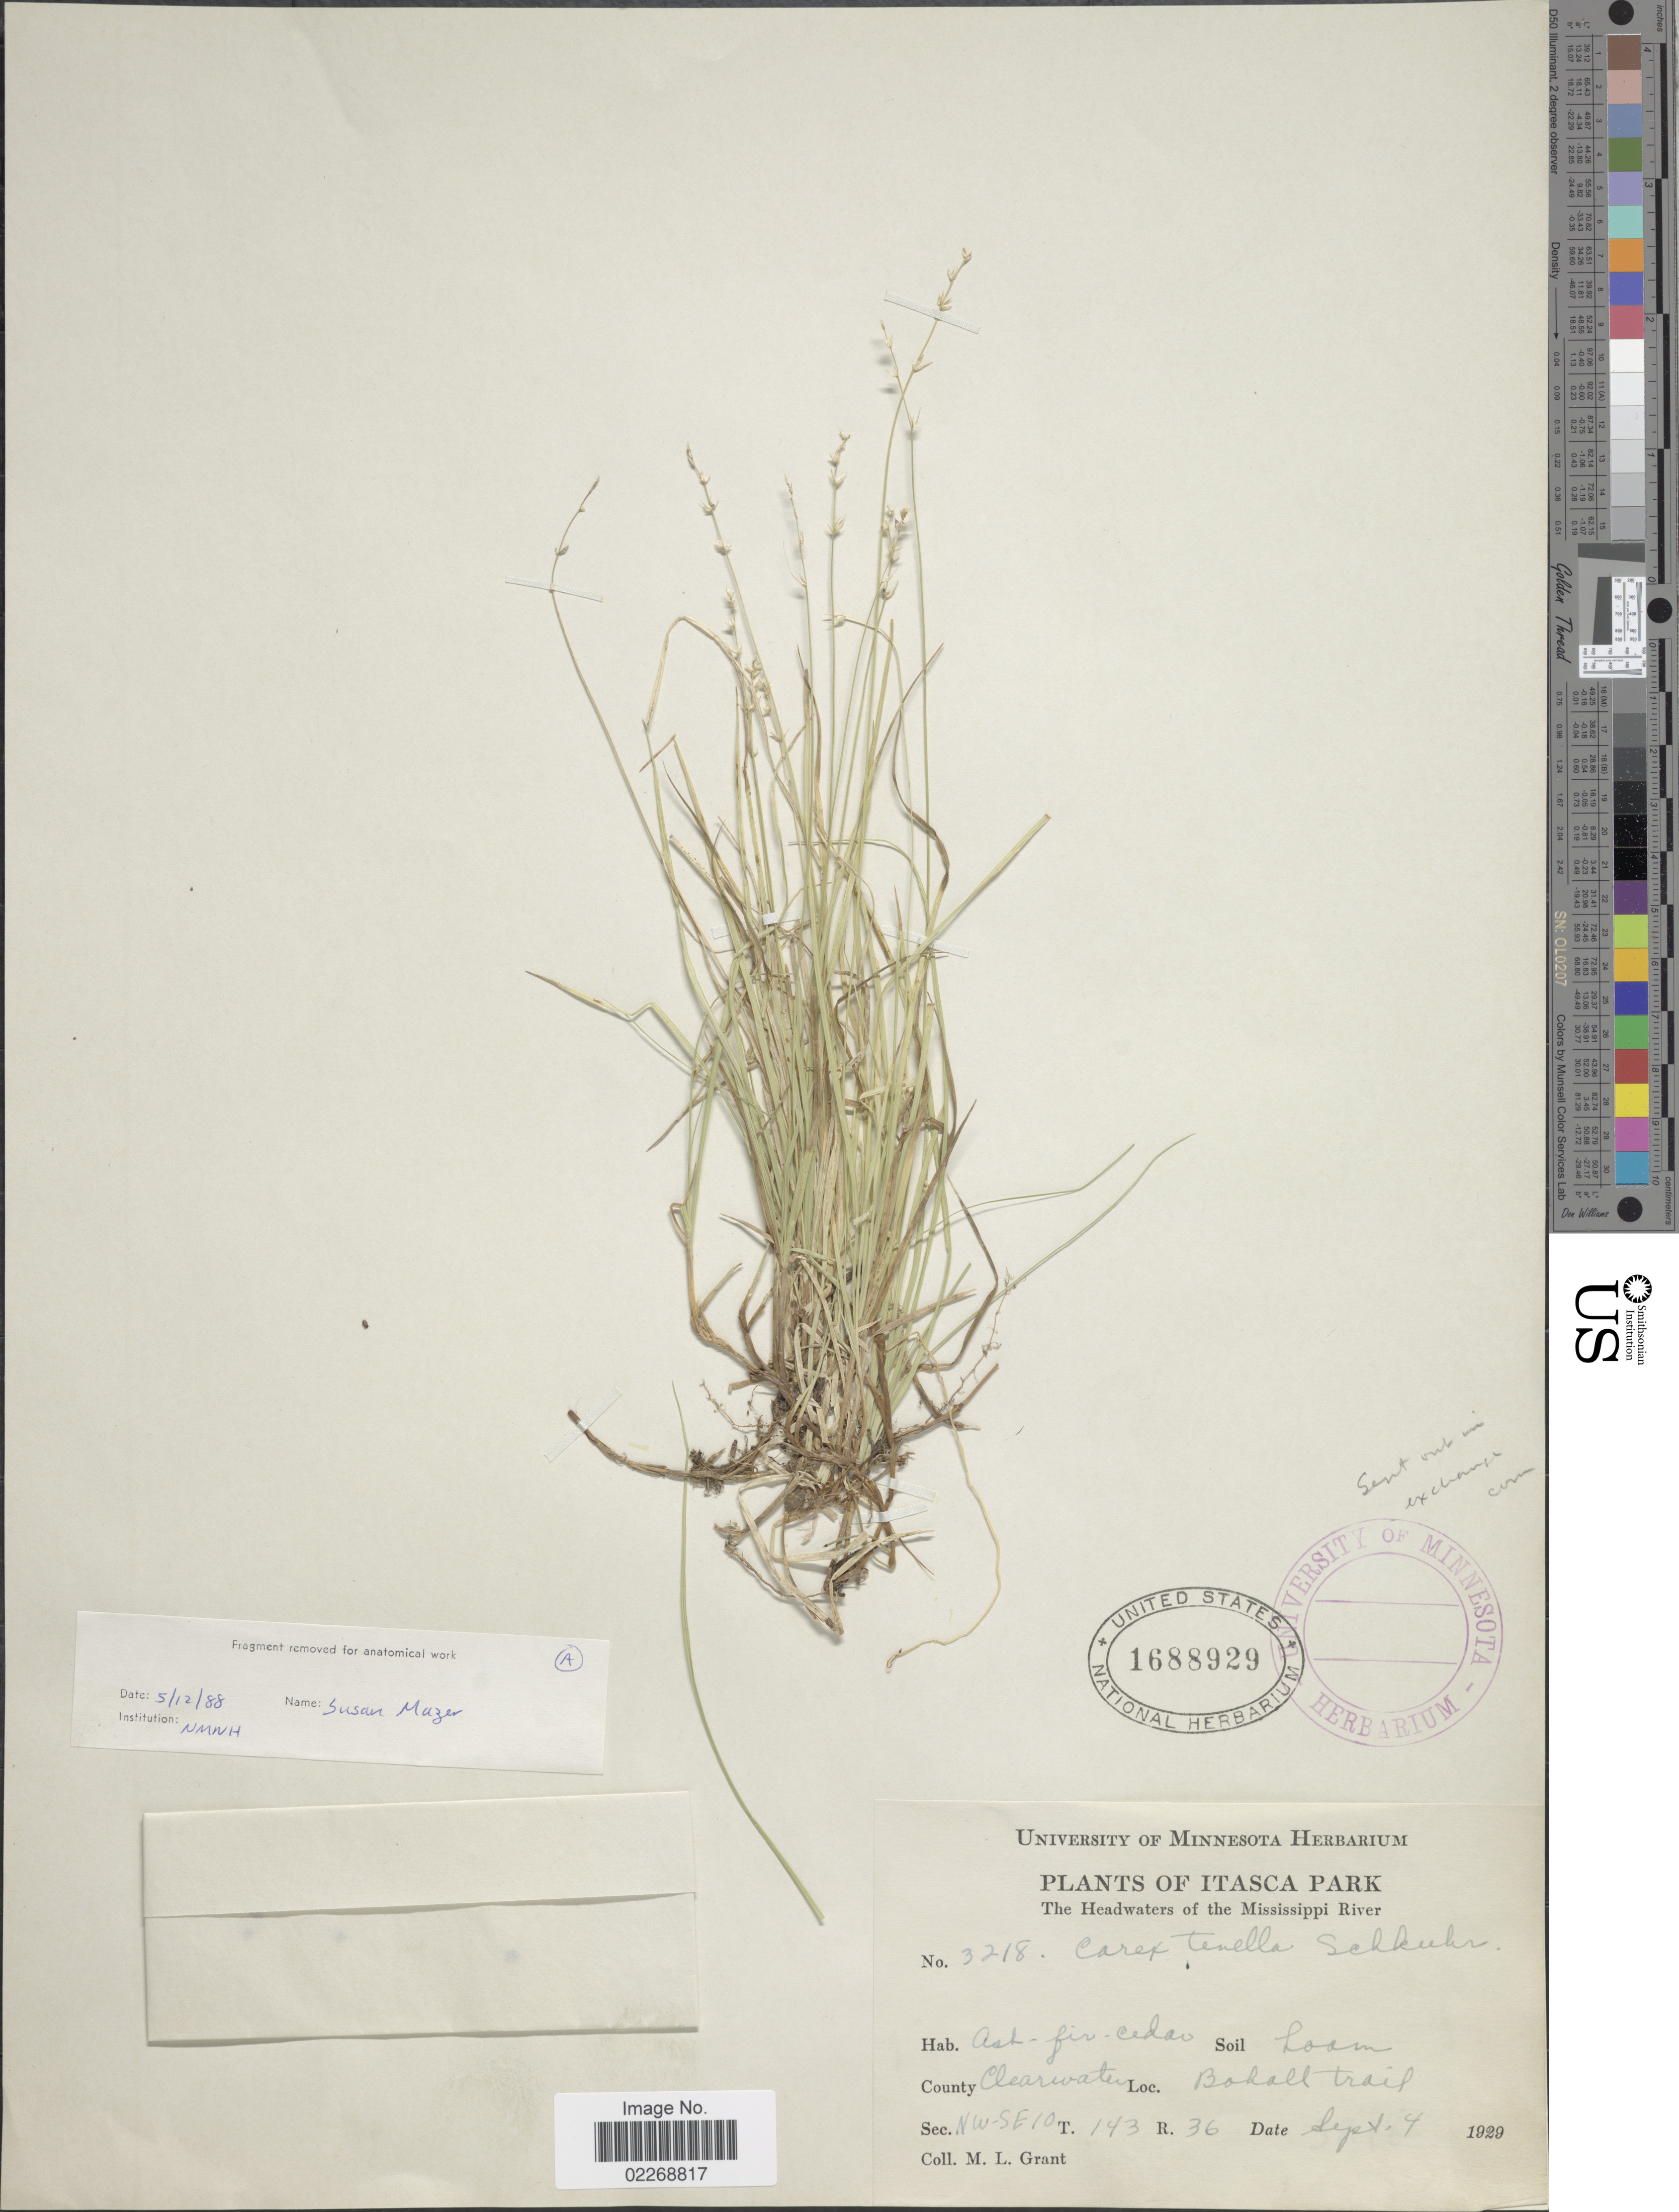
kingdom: Plantae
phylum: Tracheophyta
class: Liliopsida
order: Poales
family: Cyperaceae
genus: Carex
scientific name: Carex disperma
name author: Dewey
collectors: M. L. Grant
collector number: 3218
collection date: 1929-09-04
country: United States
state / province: Minnesota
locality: Itasca Park. The Headwaters of the Mississippi River. Ash-fir-cedar. Loam. County Clearwater. Bokall trail. NW-SE 10. T. 143 R 36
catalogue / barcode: US 1688929